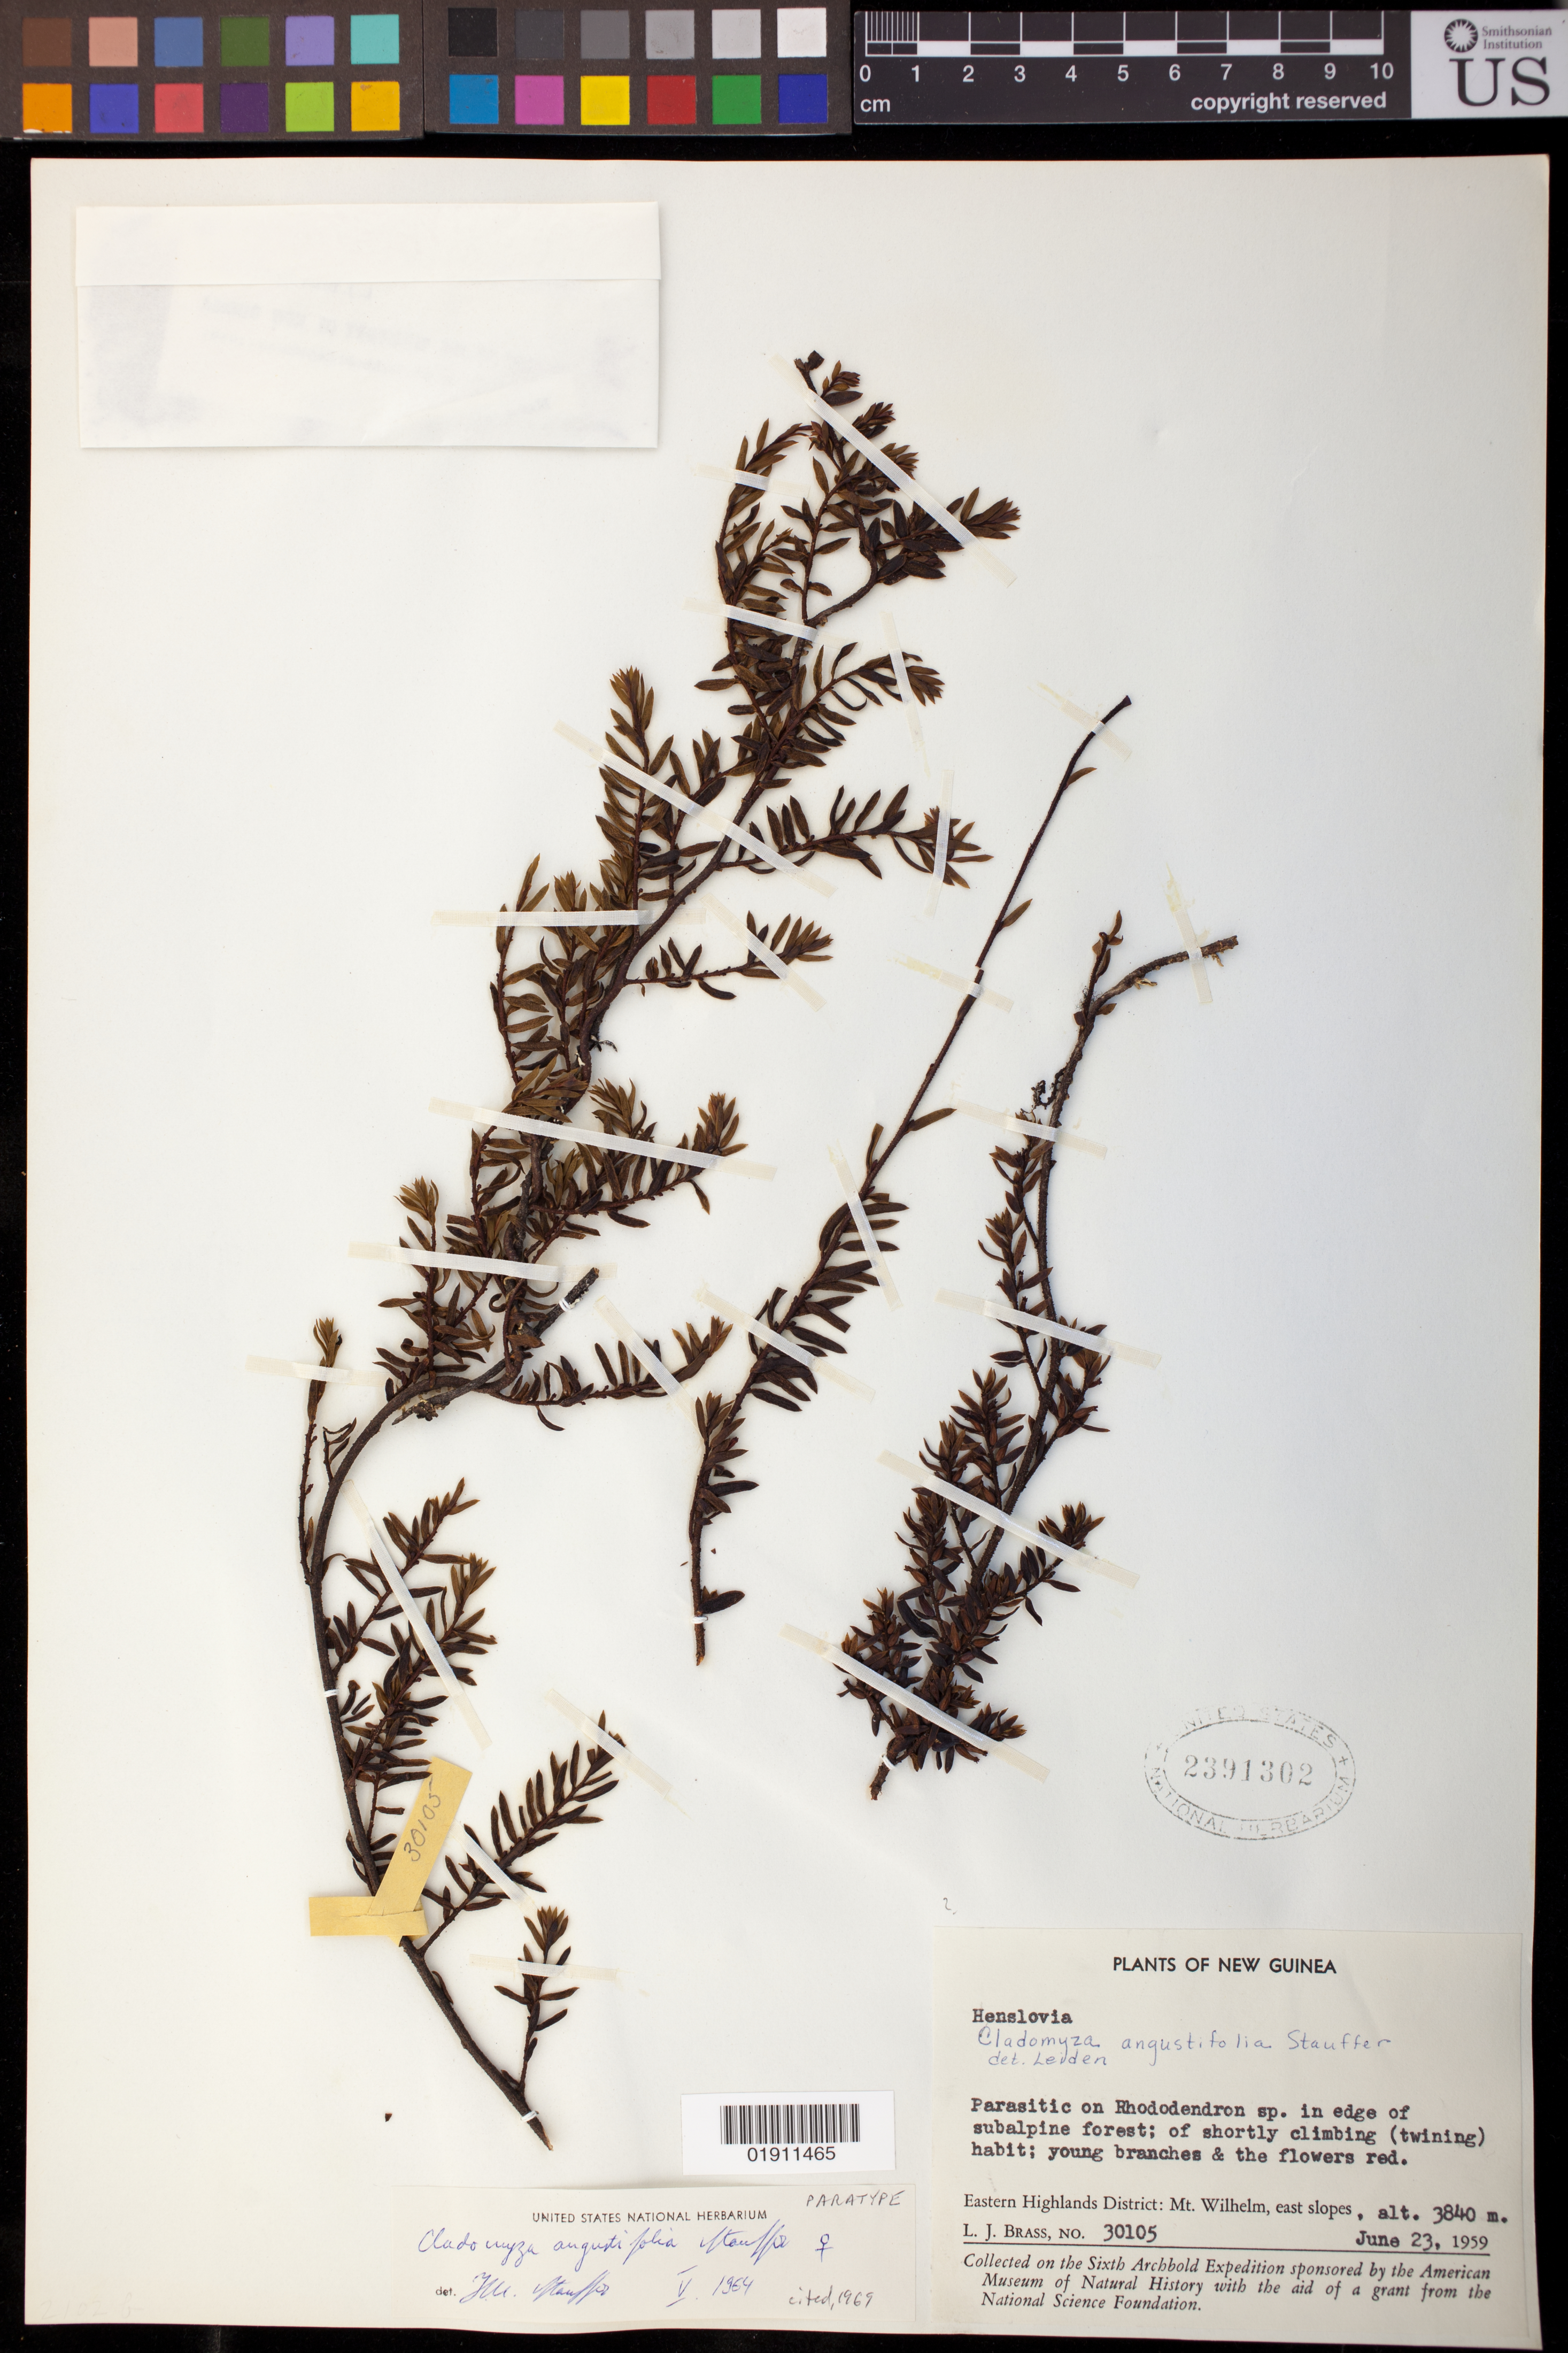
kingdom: Plantae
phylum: Tracheophyta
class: Magnoliopsida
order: Santalales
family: Amphorogynaceae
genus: Dendromyza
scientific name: Dendromyza angustifolia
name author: (Stauffer) Byng & Christenh.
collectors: L. J. Brass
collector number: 30105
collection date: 1959-06-23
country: Papua New Guinea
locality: Mt. Wilhelm, east slopes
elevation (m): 3840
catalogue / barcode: US 2391302